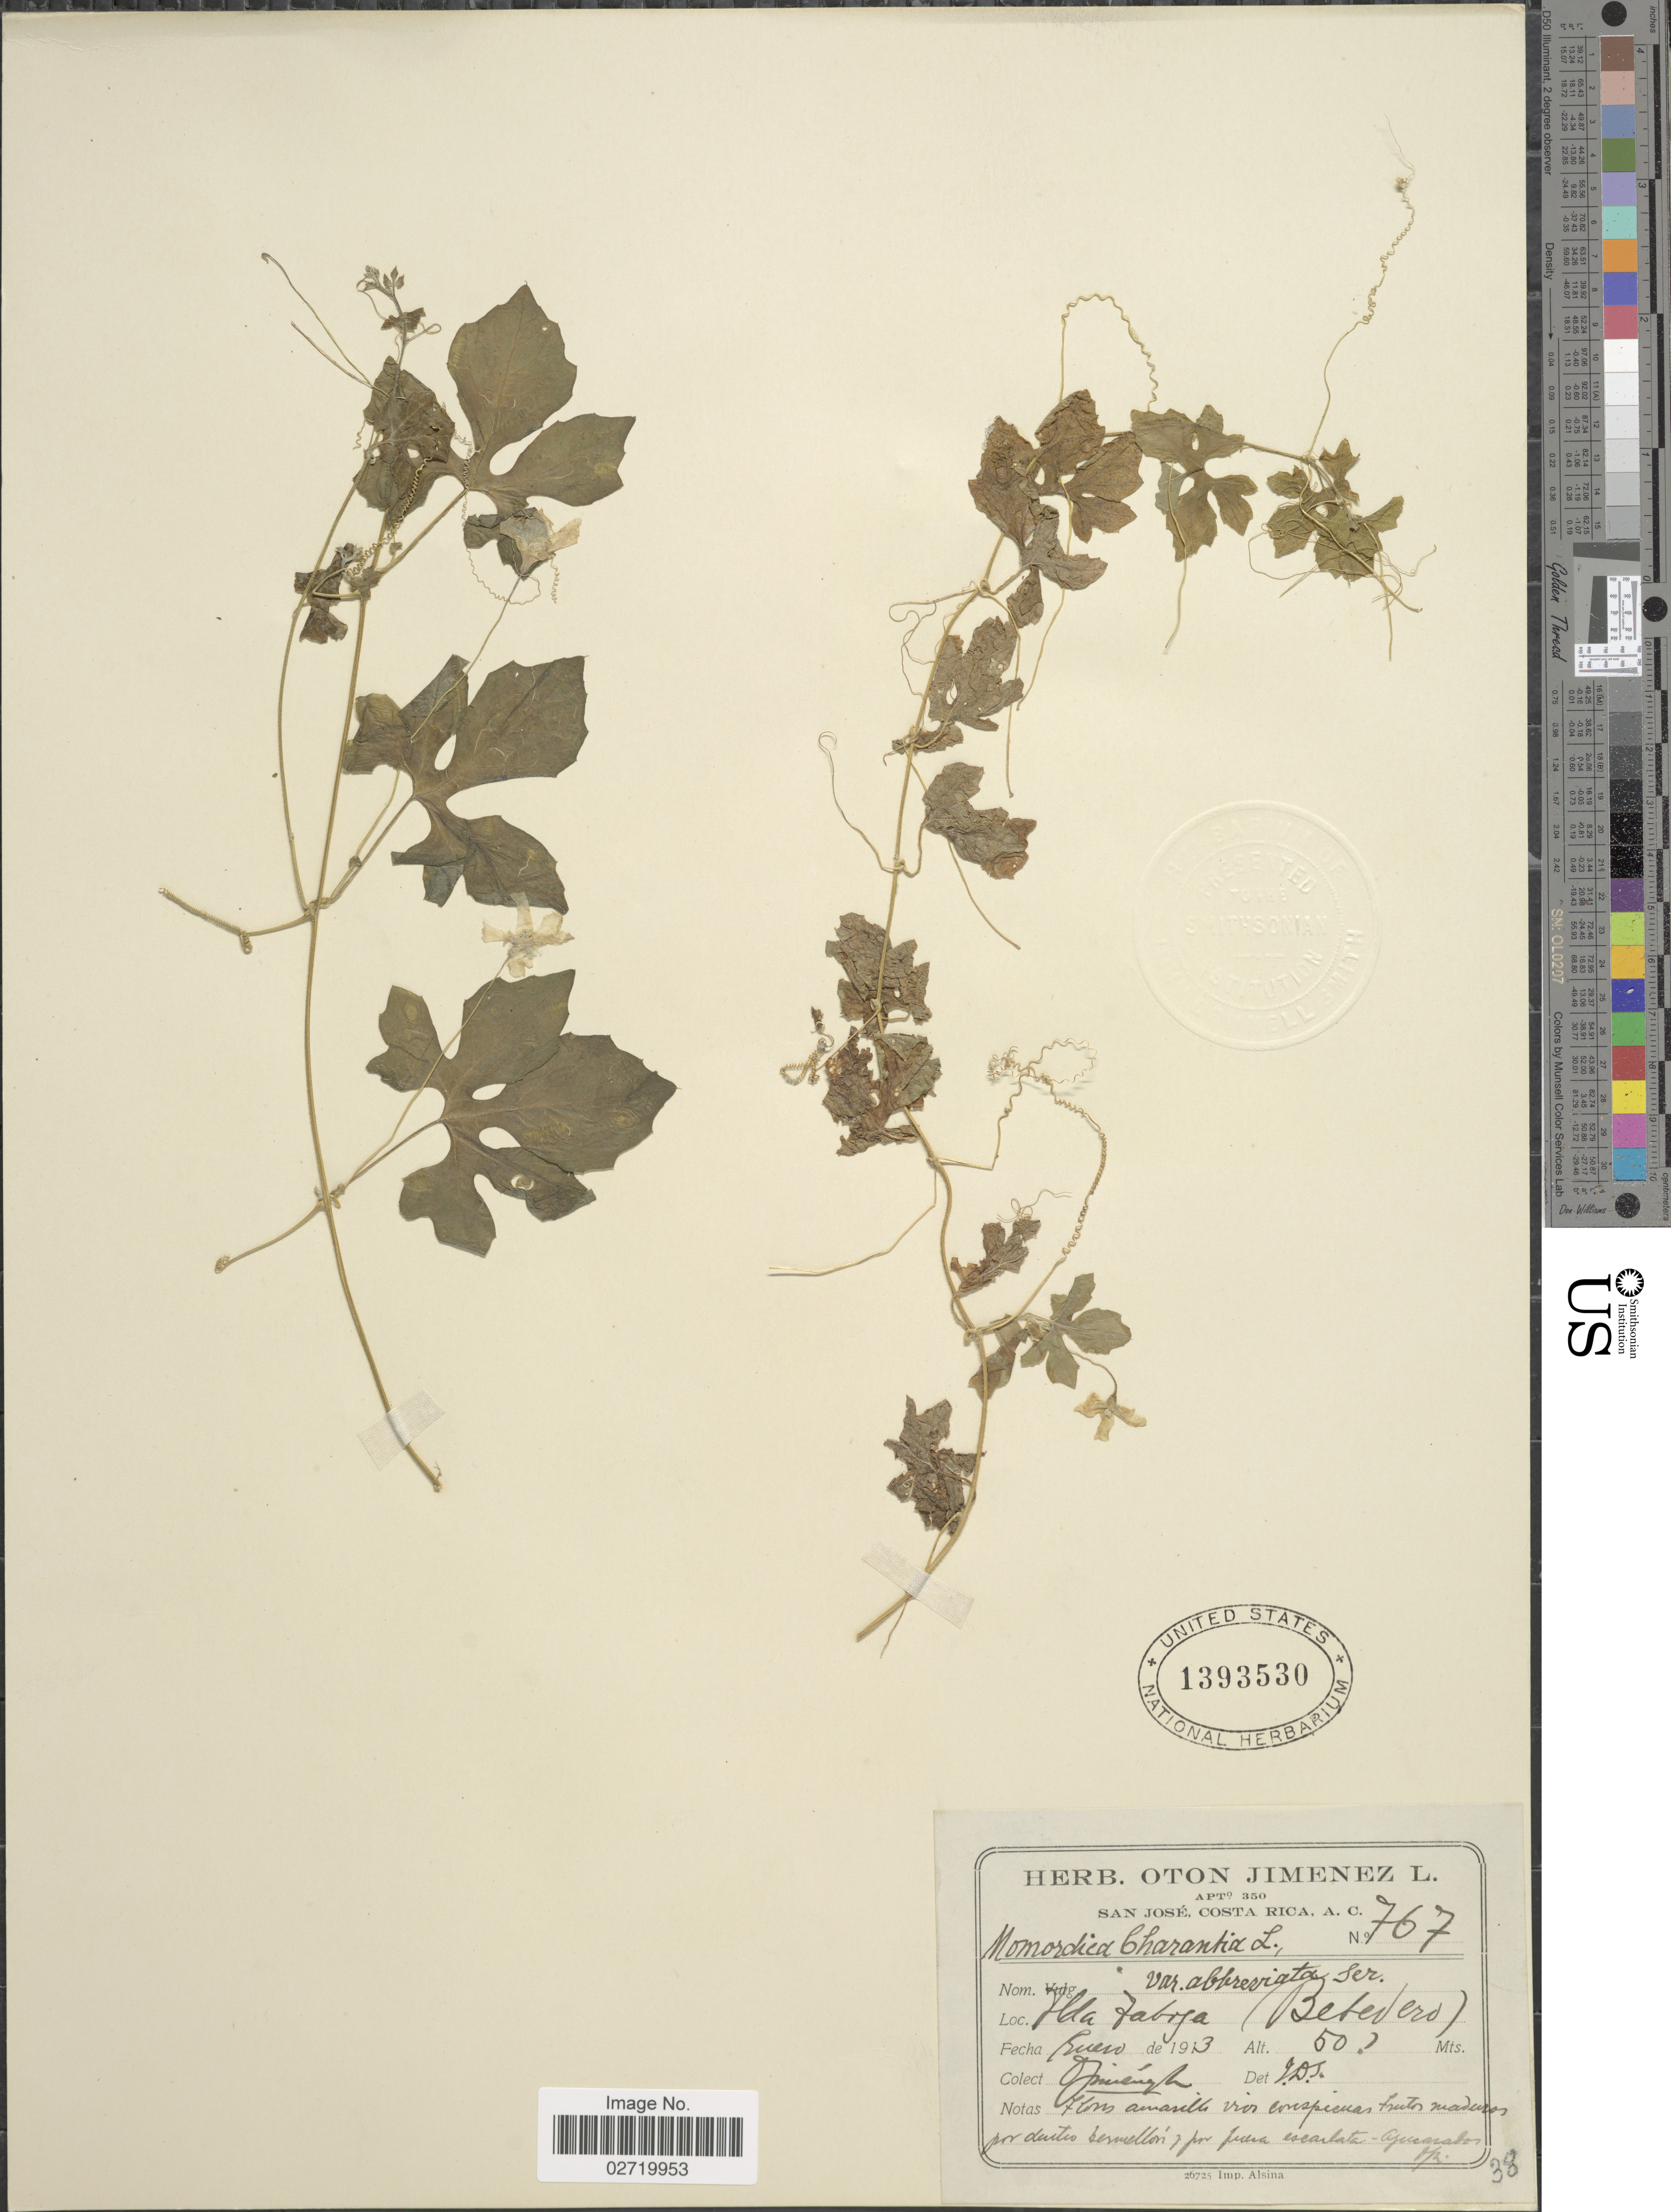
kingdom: Plantae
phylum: Tracheophyta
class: Magnoliopsida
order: Cucurbitales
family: Cucurbitaceae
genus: Momordica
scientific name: Momordica charantia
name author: L.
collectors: O. Jiménez L.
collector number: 767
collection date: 1913-01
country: Costa Rica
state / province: Guanacaste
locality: Fda Taboga. (Bebedero)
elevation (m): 50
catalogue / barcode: US 1393530